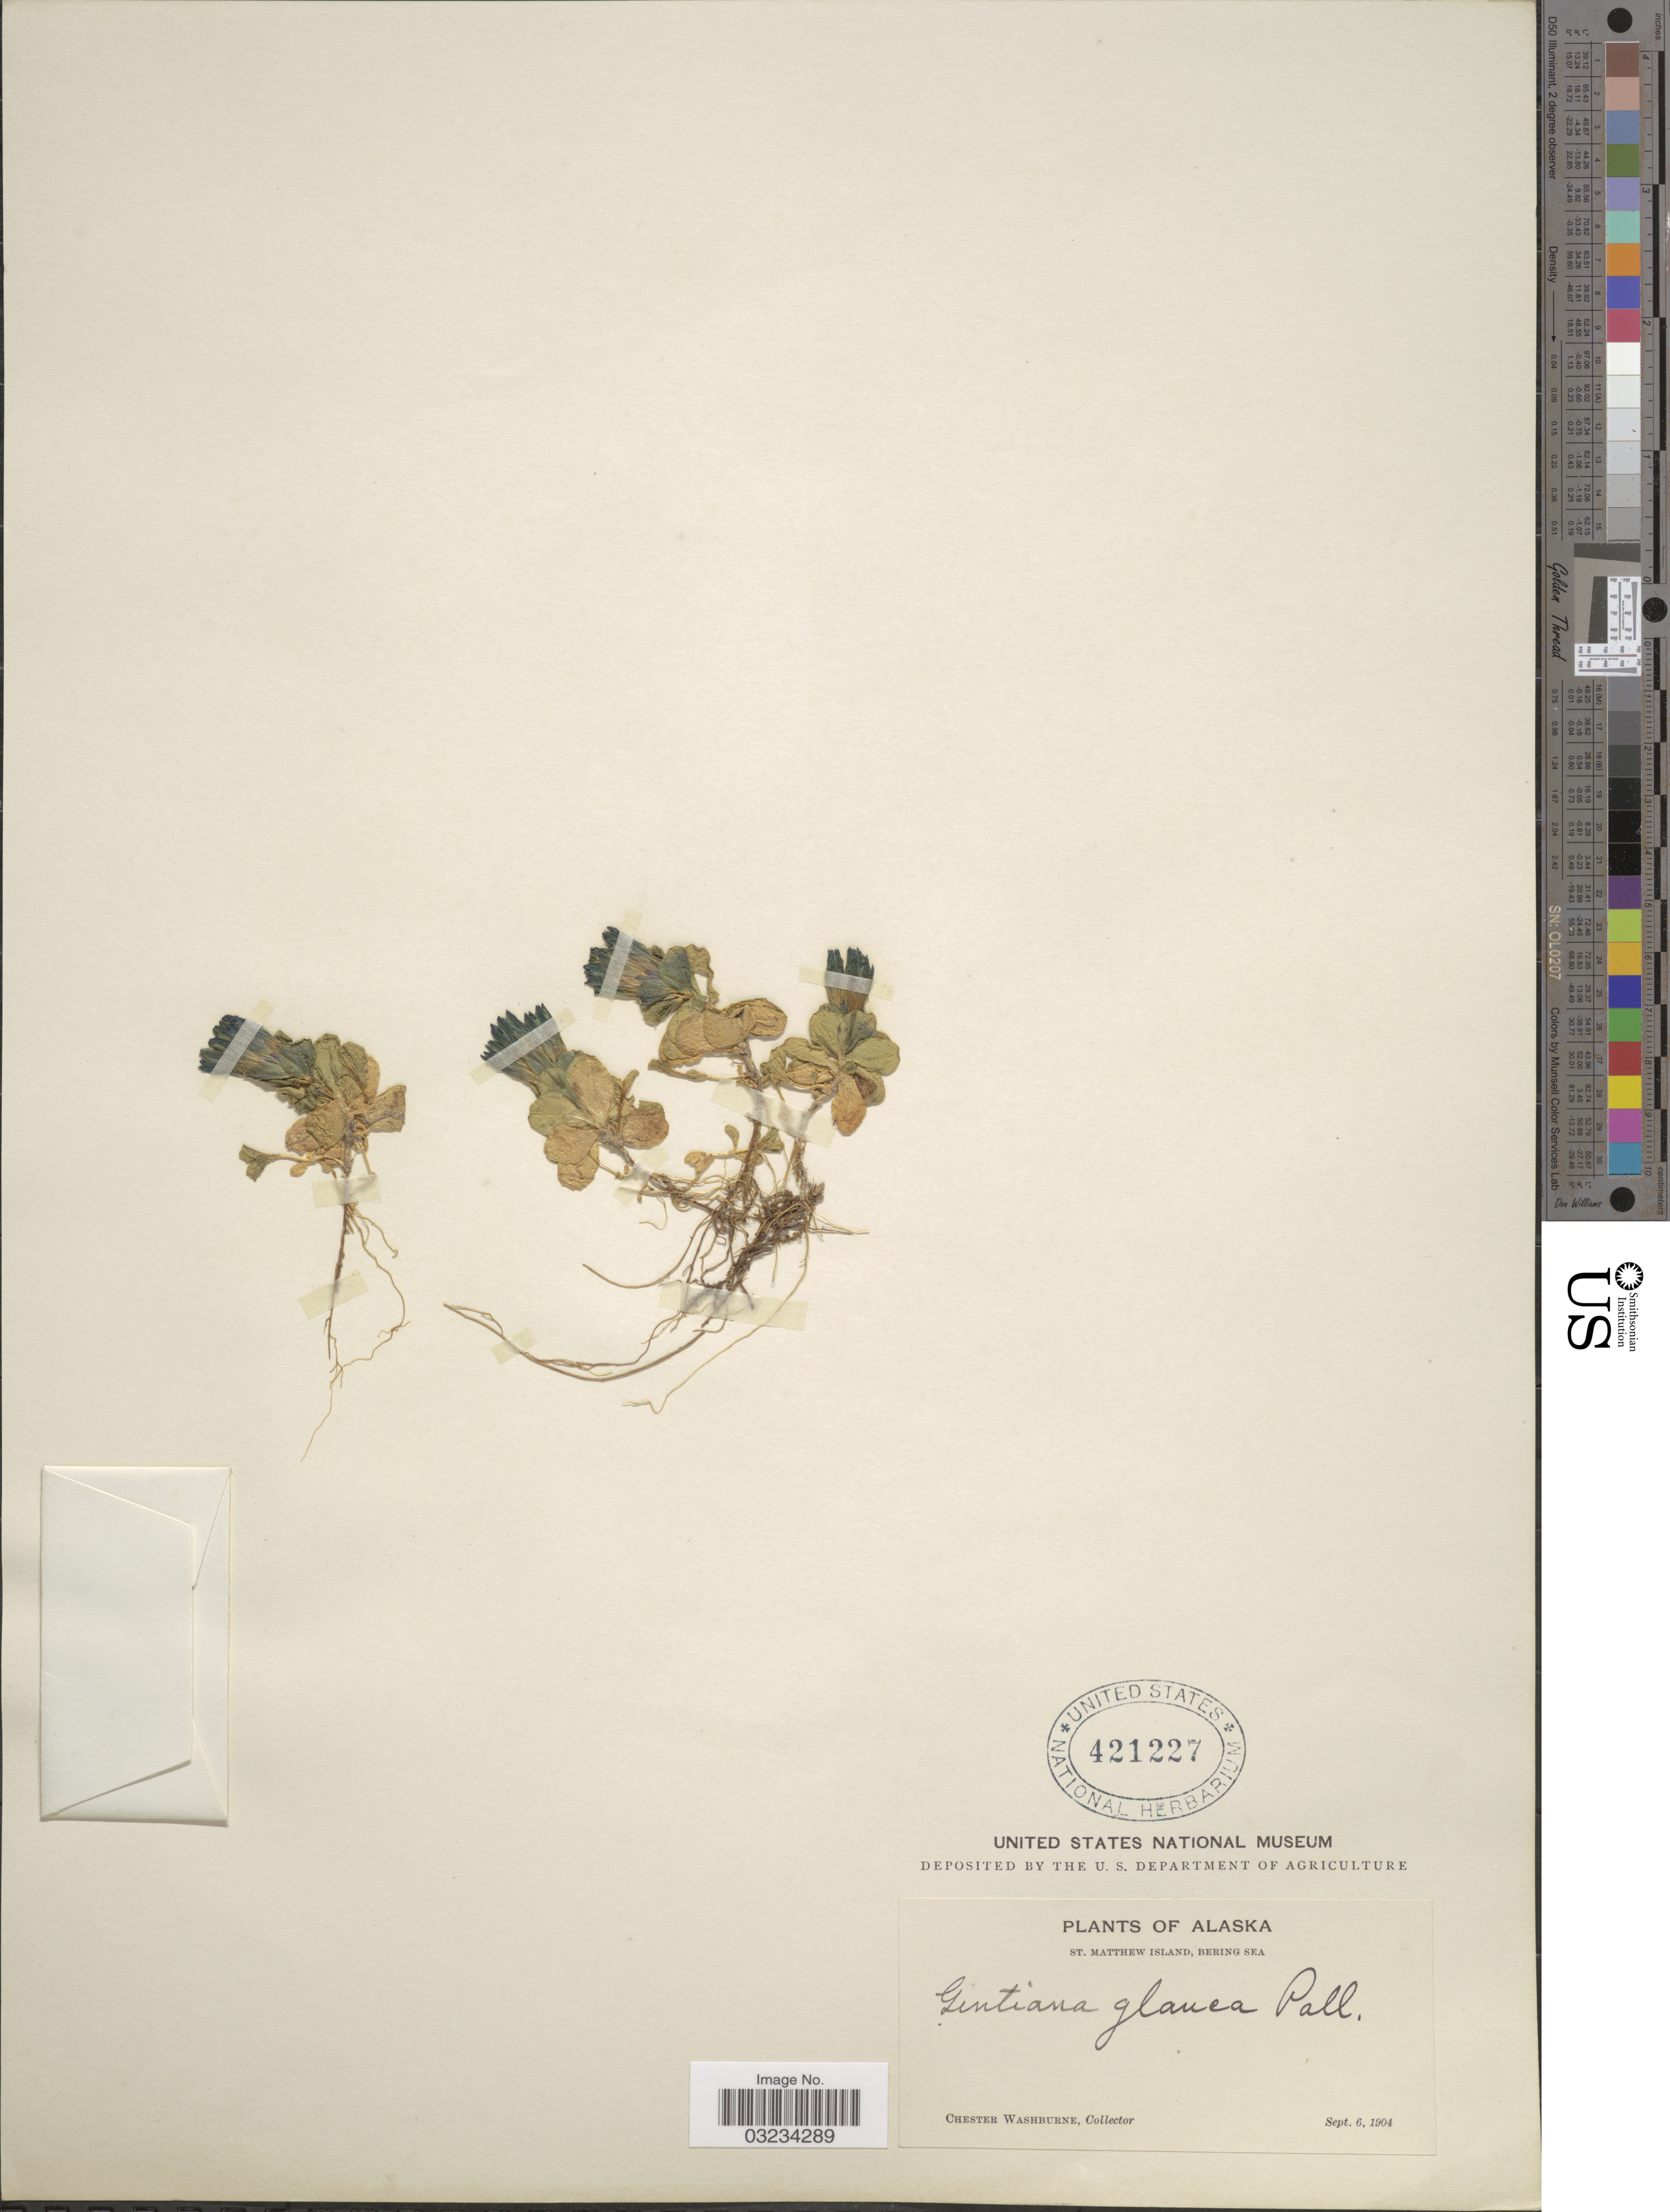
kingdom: Plantae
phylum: Tracheophyta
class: Magnoliopsida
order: Gentianales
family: Gentianaceae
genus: Gentiana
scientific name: Gentiana glauca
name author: Pall.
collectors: C. Washburne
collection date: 1904-09-06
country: United States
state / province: Alaska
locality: St. Matthew Island, Bering Sea.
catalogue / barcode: US 421227